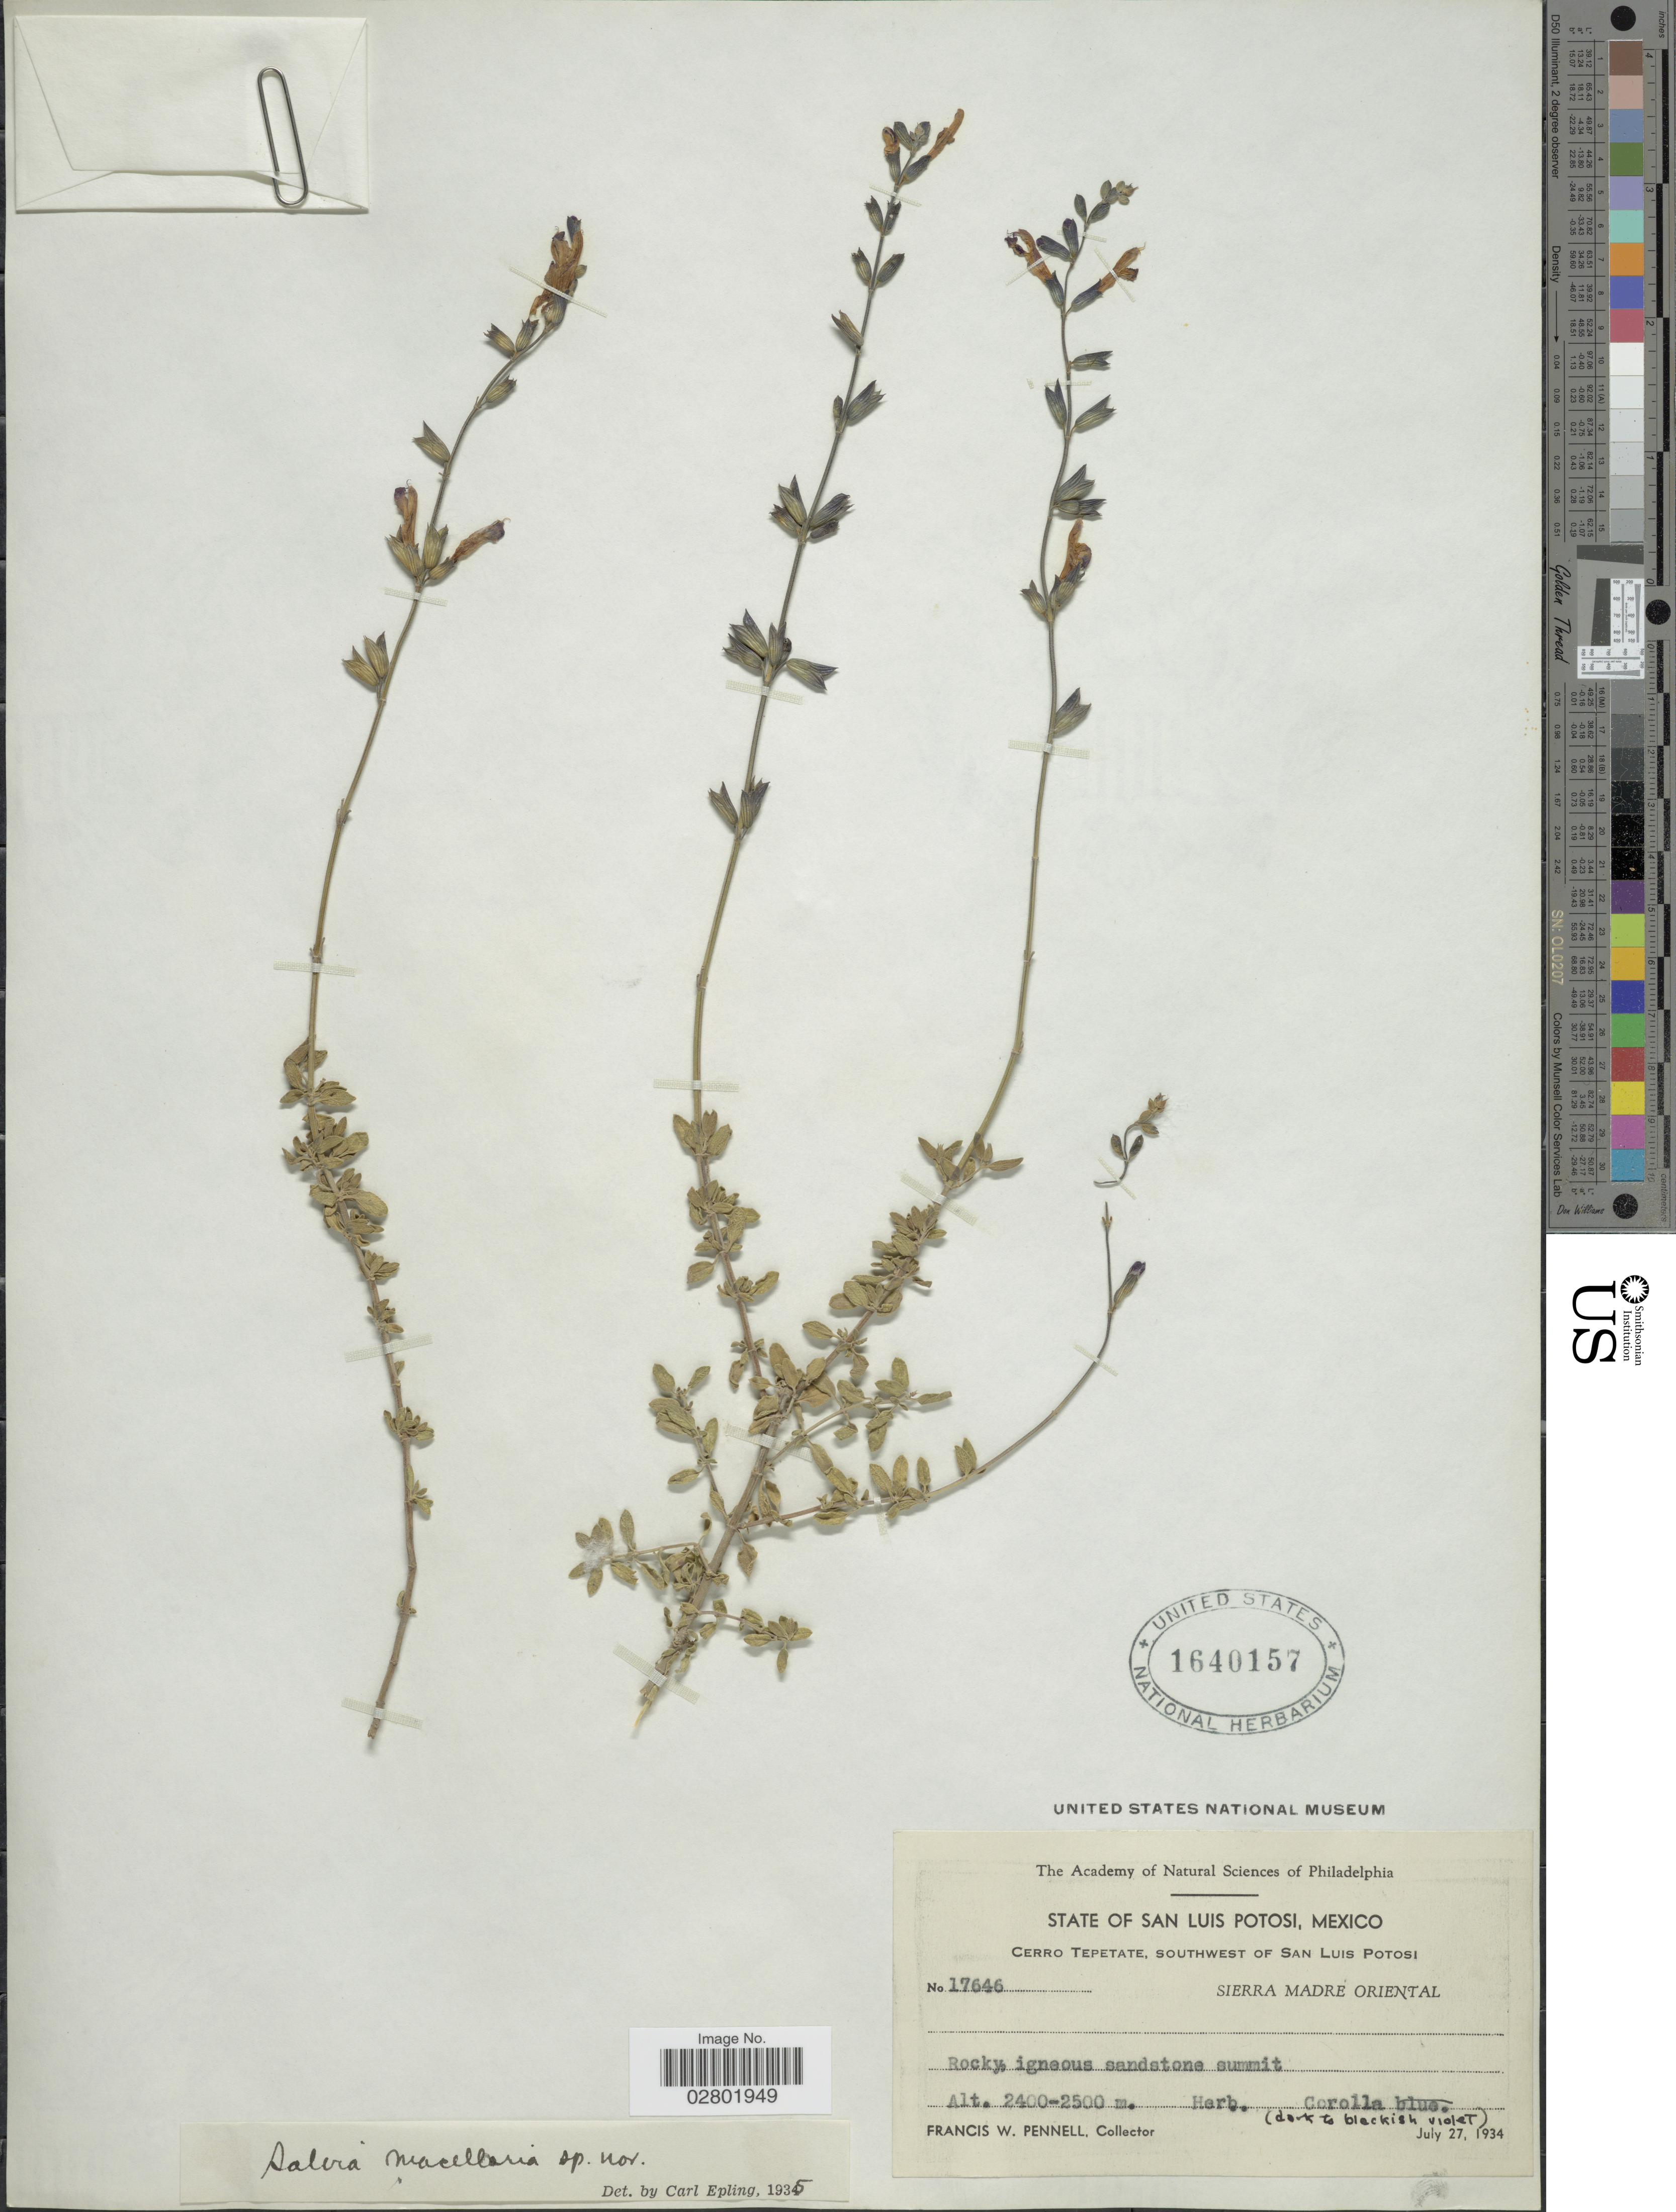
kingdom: Plantae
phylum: Tracheophyta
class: Magnoliopsida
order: Lamiales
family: Lamiaceae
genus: Salvia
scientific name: Salvia macellaria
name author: Epling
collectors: F. W. Pennell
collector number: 17646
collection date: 1934-07-27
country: Mexico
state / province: San Luis Potosí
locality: Cerro Tepetate, Southwest of San Luis Potosi, Sierra Madre Oriental.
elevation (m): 2400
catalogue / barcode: US 1640157